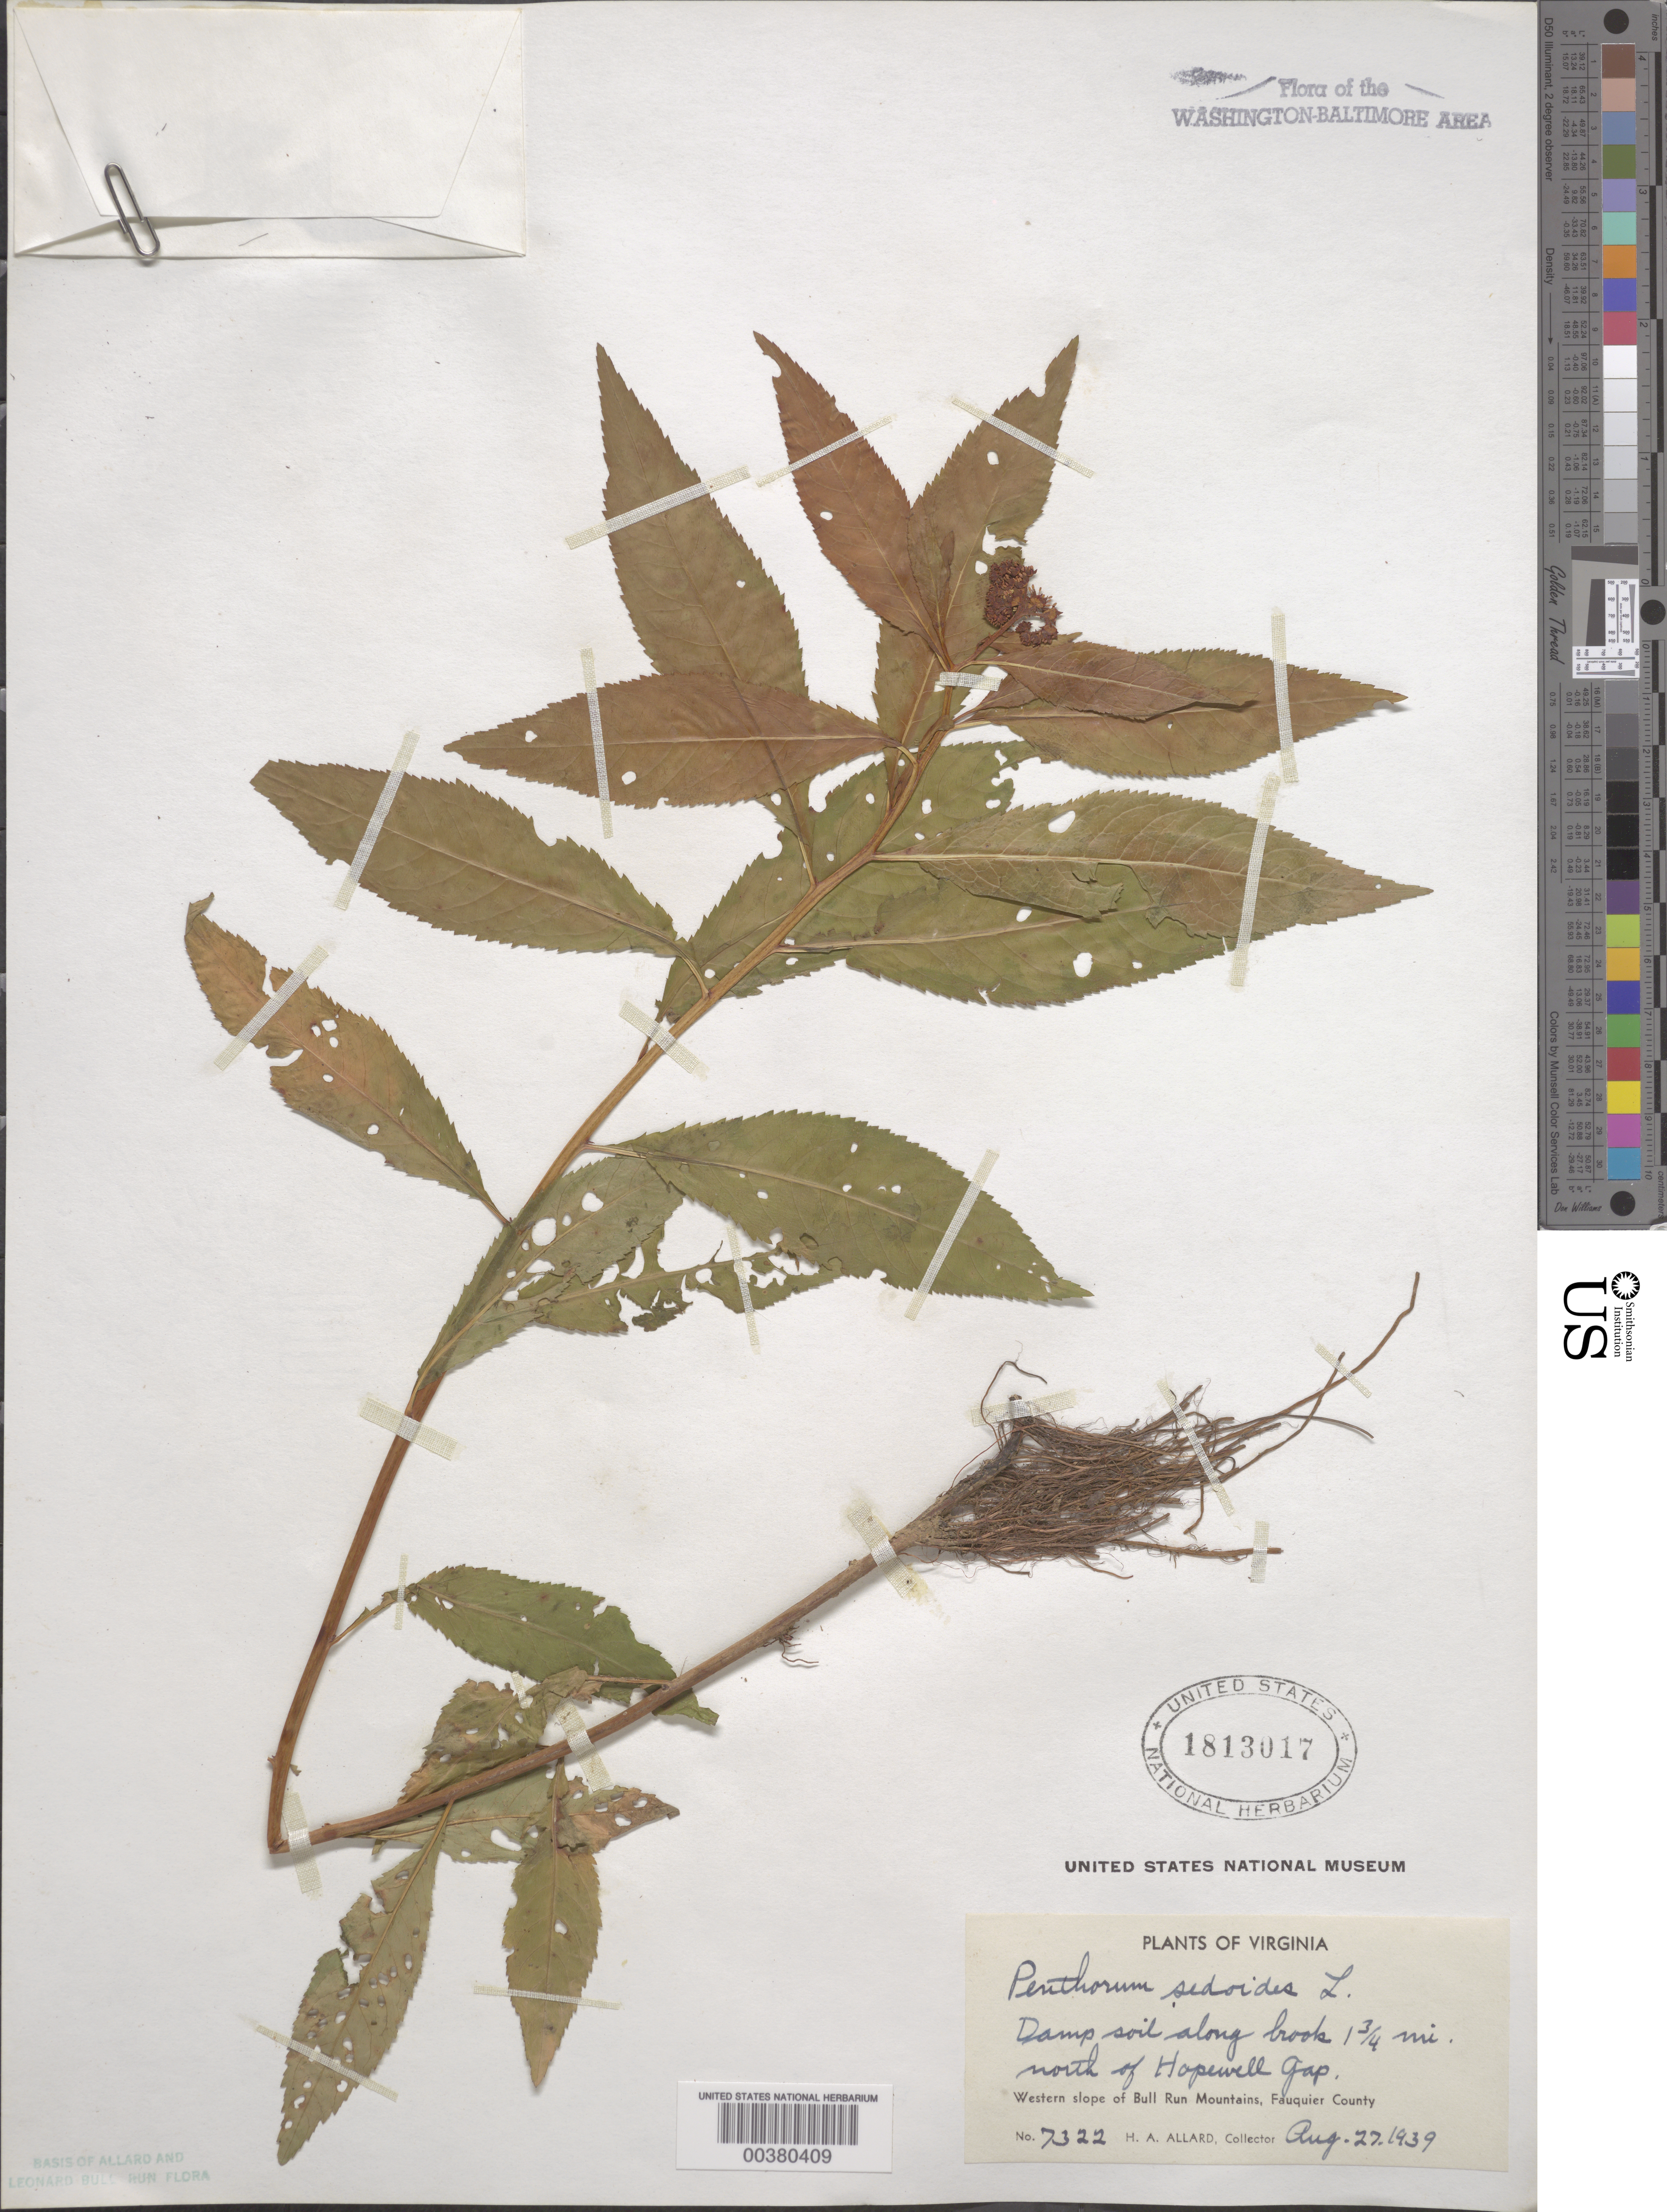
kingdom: Plantae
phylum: Tracheophyta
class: Magnoliopsida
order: Saxifragales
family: Penthoraceae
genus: Penthorum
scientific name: Penthorum sedoides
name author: L.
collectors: H. A. Allard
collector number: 7322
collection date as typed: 27 Aug 1939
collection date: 1939-08-27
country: United States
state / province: Virginia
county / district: Fauquier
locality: North of Hopewell Gap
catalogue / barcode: US 1813017